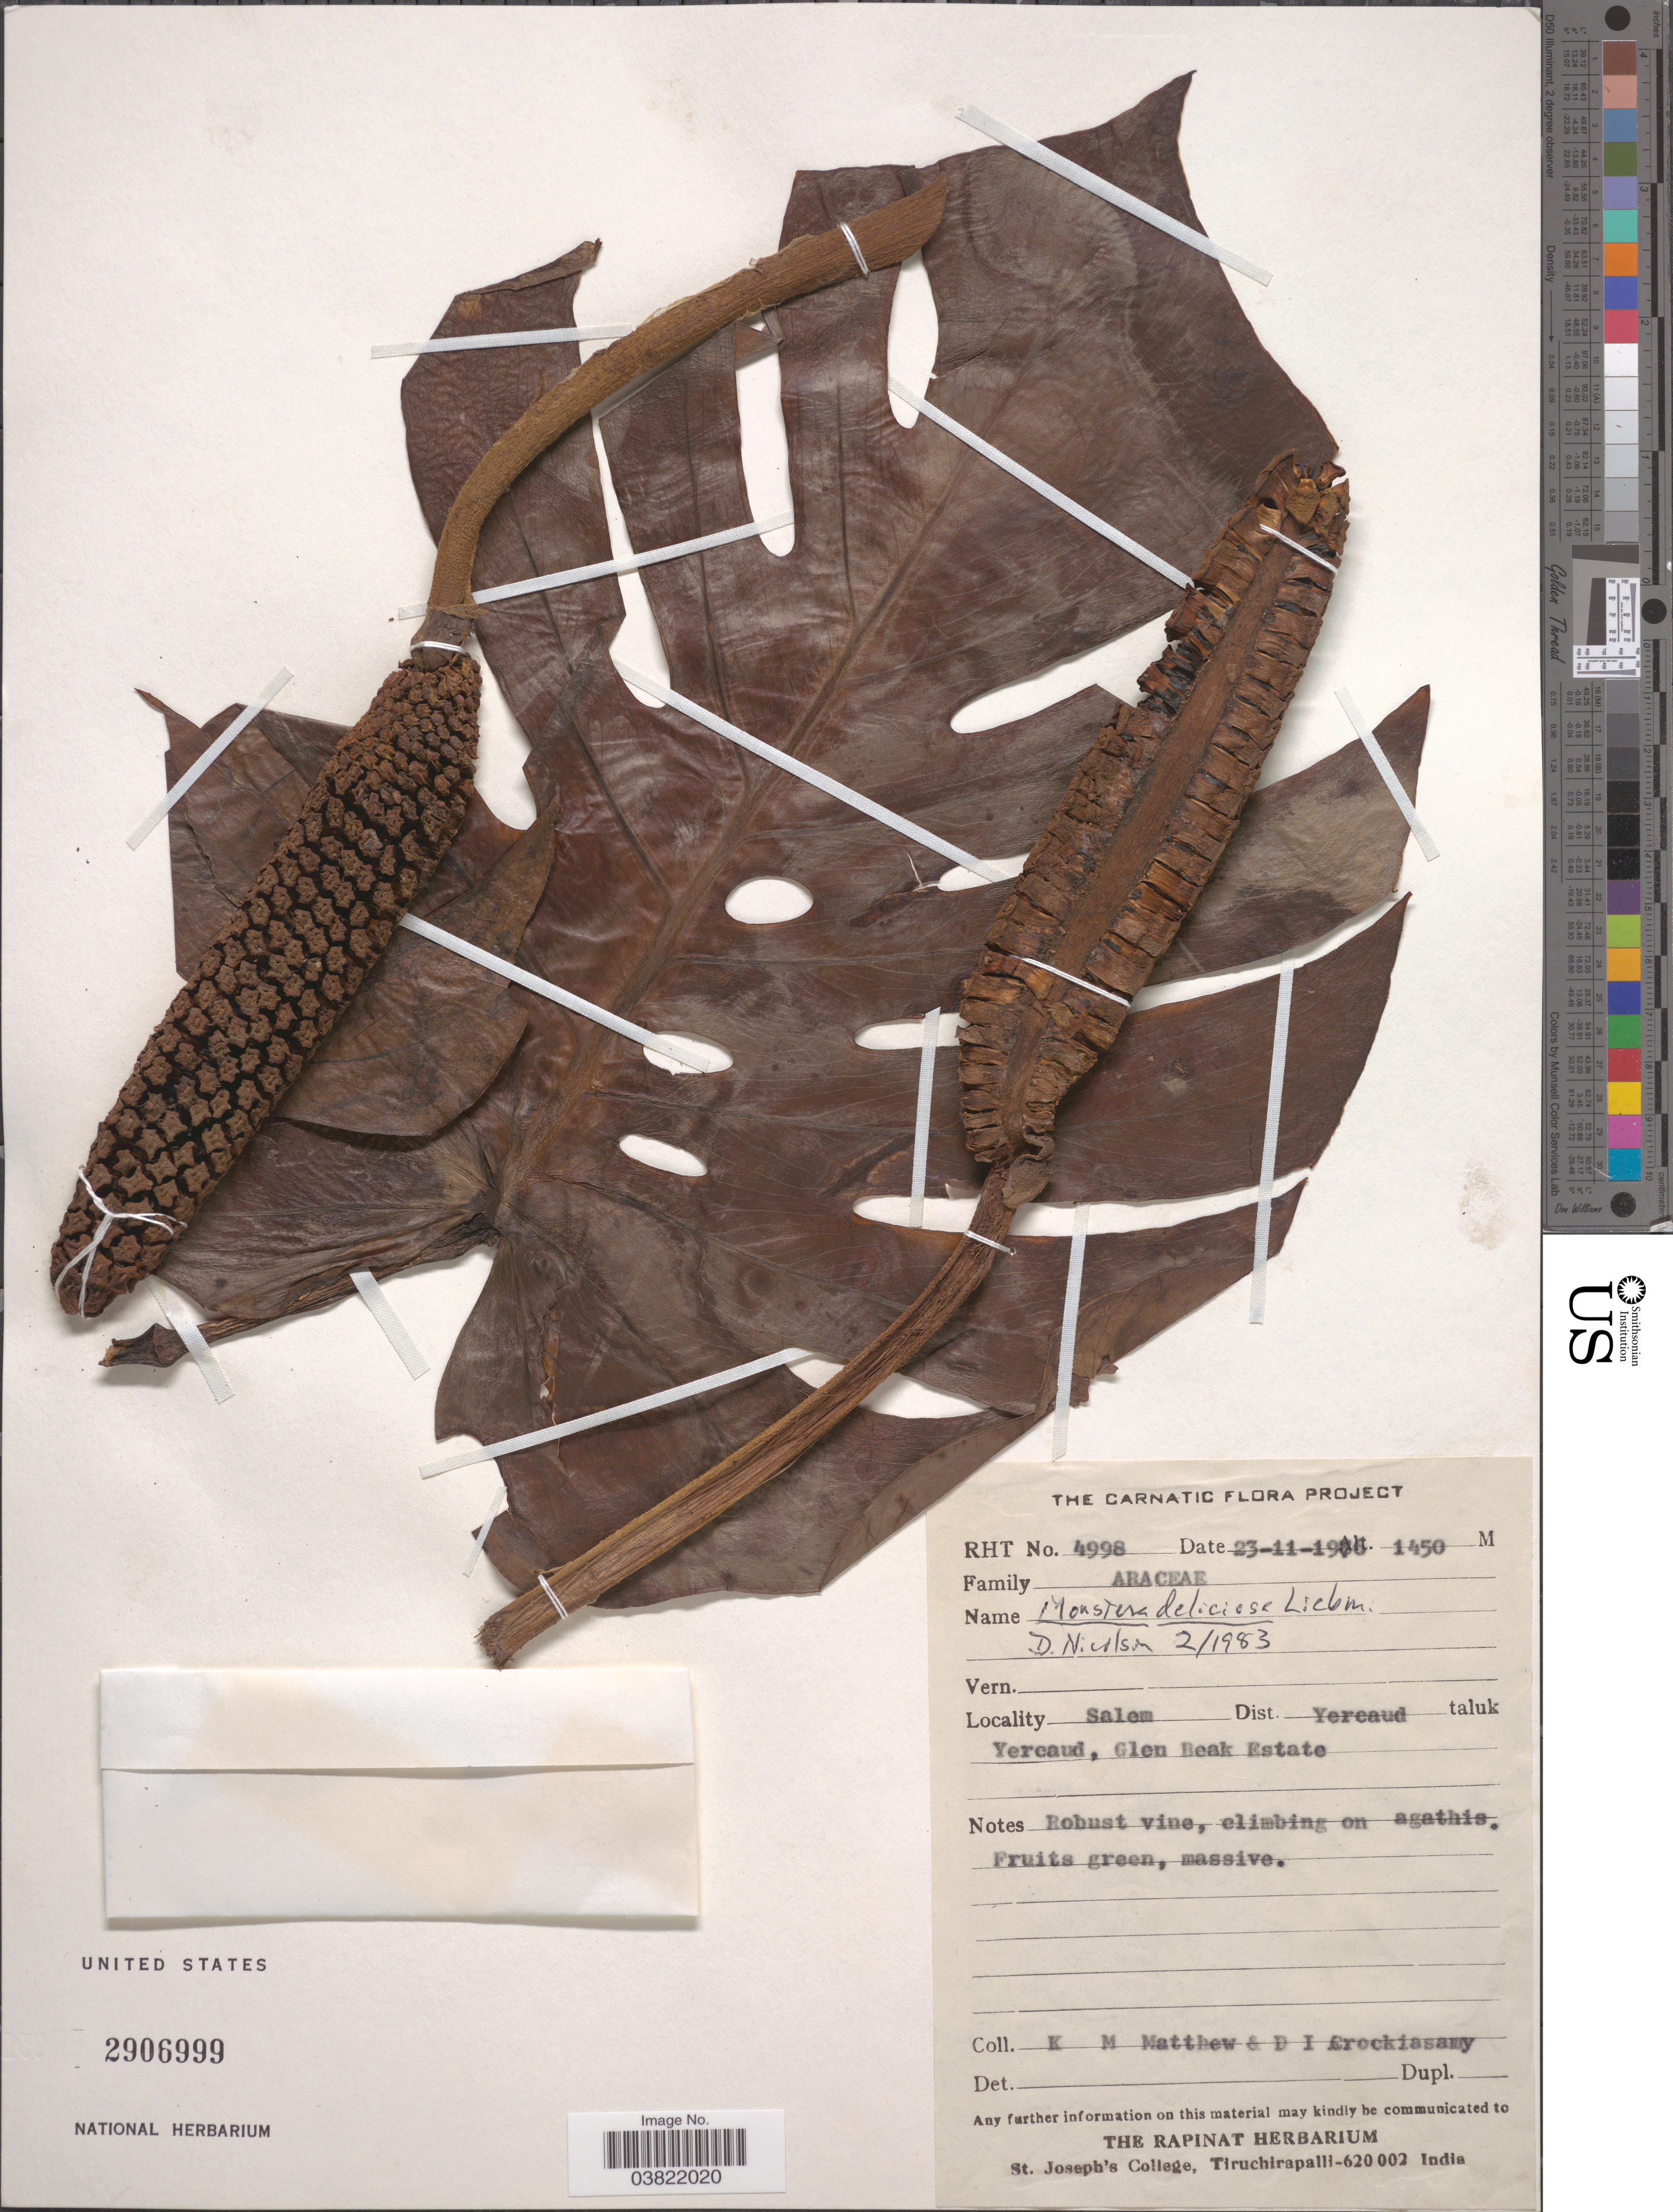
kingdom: Plantae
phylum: Tracheophyta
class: Liliopsida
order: Alismatales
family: Araceae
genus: Monstera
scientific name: Monstera deliciosa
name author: Liebm.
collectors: K. M. Matthew & D. Arockiasamy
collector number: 1450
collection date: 1976-11-23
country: India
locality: Salem. Dist. Yercaud taluk. Yercaud, Glen Beak Estate.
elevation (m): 1450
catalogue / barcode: US 2906999